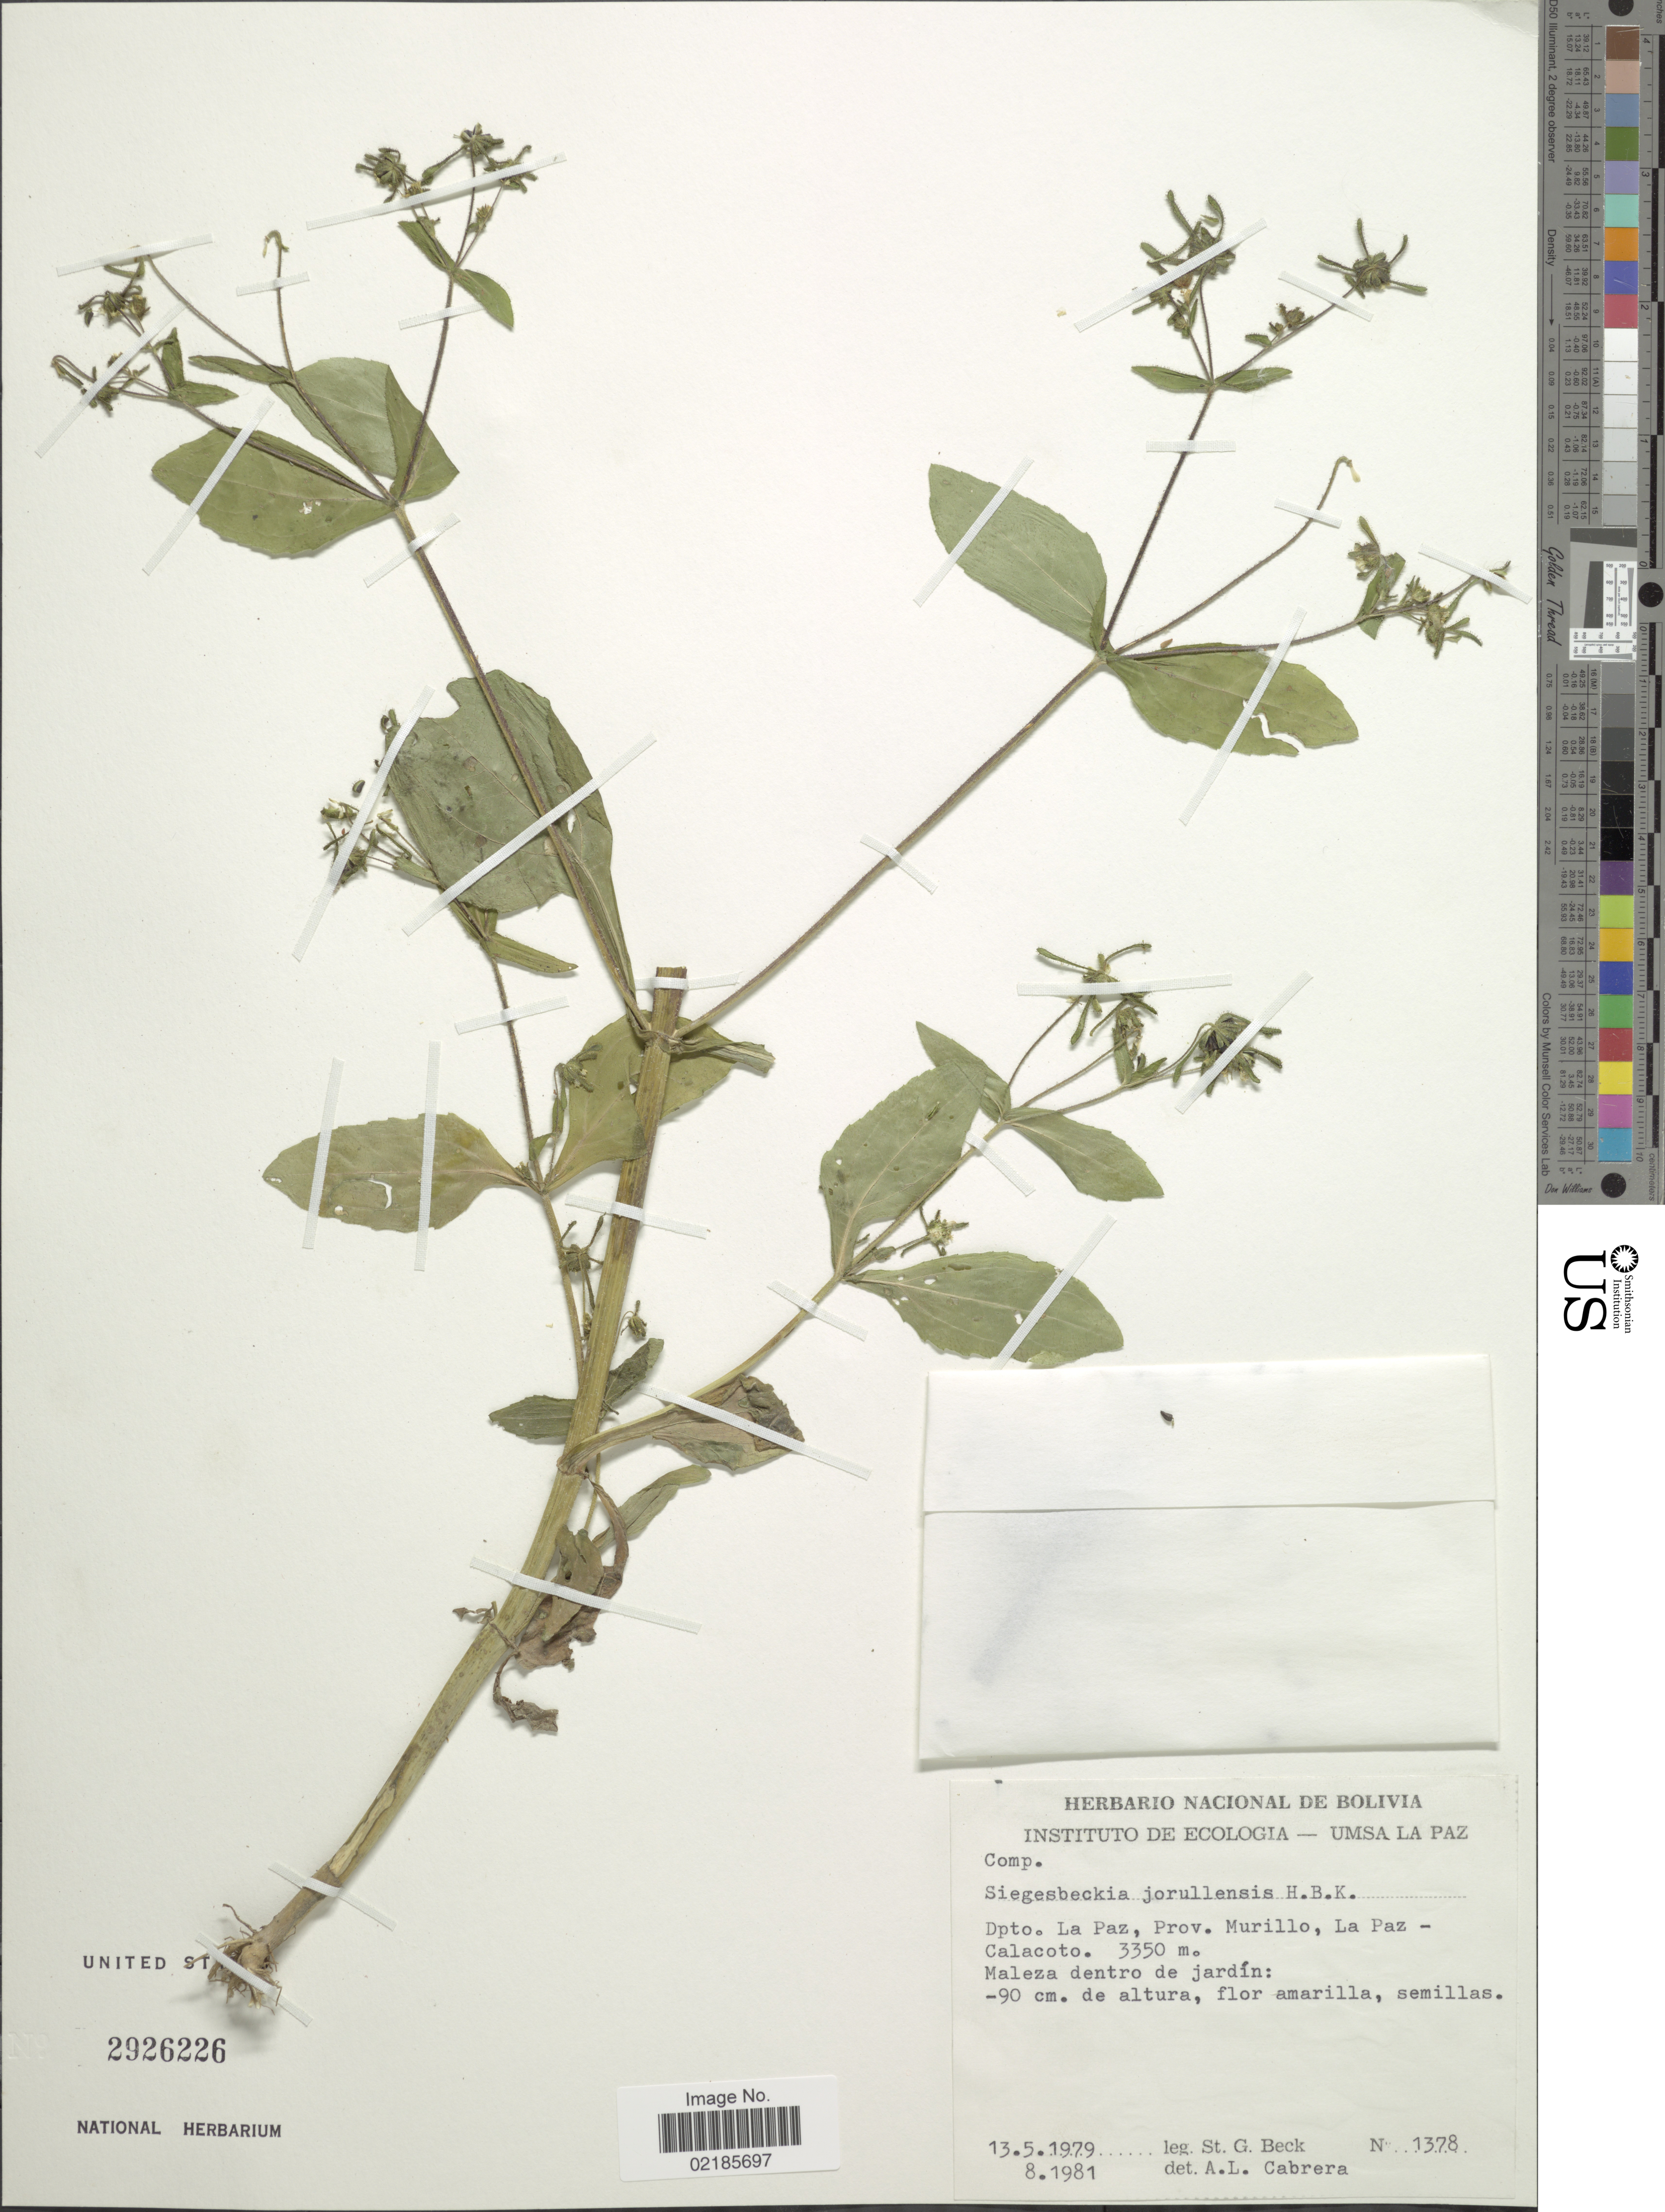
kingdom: Plantae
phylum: Tracheophyta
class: Magnoliopsida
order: Asterales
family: Asteraceae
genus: Sigesbeckia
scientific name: Sigesbeckia jorullensis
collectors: S. G. Beck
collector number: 1378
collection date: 1979-05-13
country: Bolivia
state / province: La Paz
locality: Prov. Murillo, Pa Paz, Calacoto, maleza dentro de jardín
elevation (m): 3350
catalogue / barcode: US 2926226